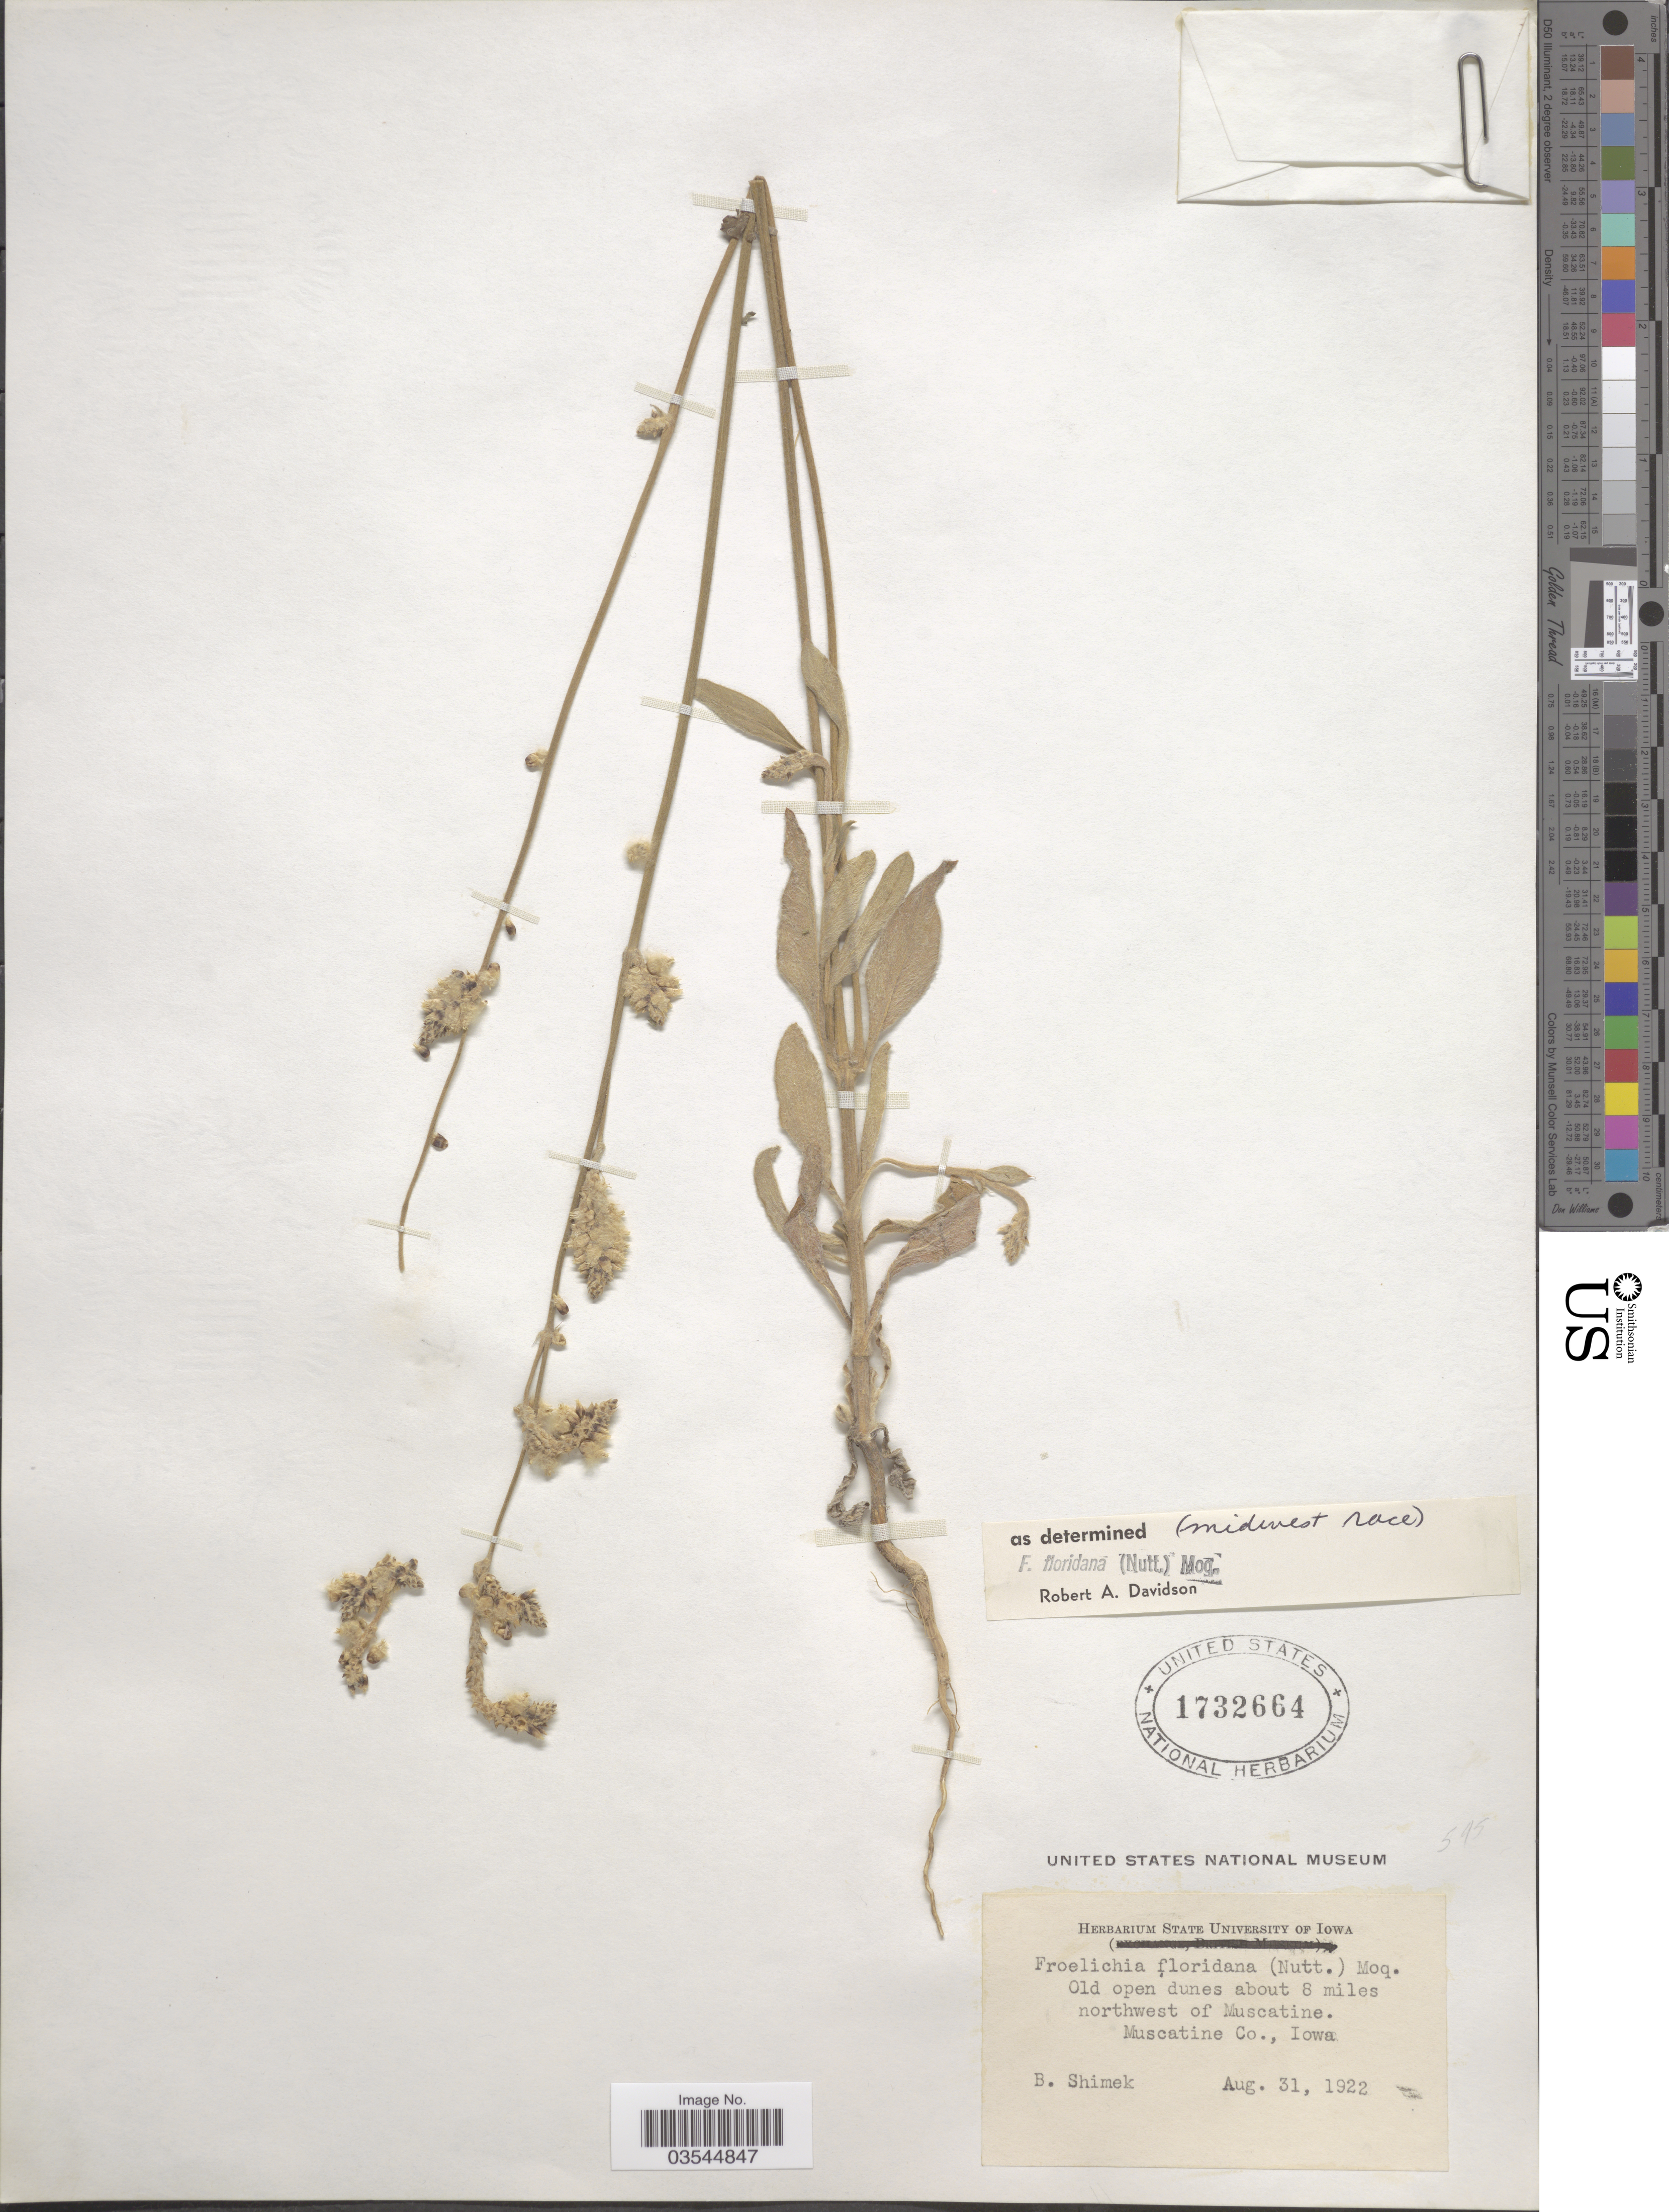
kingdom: Plantae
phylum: Tracheophyta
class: Magnoliopsida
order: Caryophyllales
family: Amaranthaceae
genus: Froelichia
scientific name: Froelichia floridana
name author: (Nutt.) Moq.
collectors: B. Shimek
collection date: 1922-08-31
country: United States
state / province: Iowa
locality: Old open dunes about 8 miles northwest of Muscatine. Muscatine Co.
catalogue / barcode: US 1732664